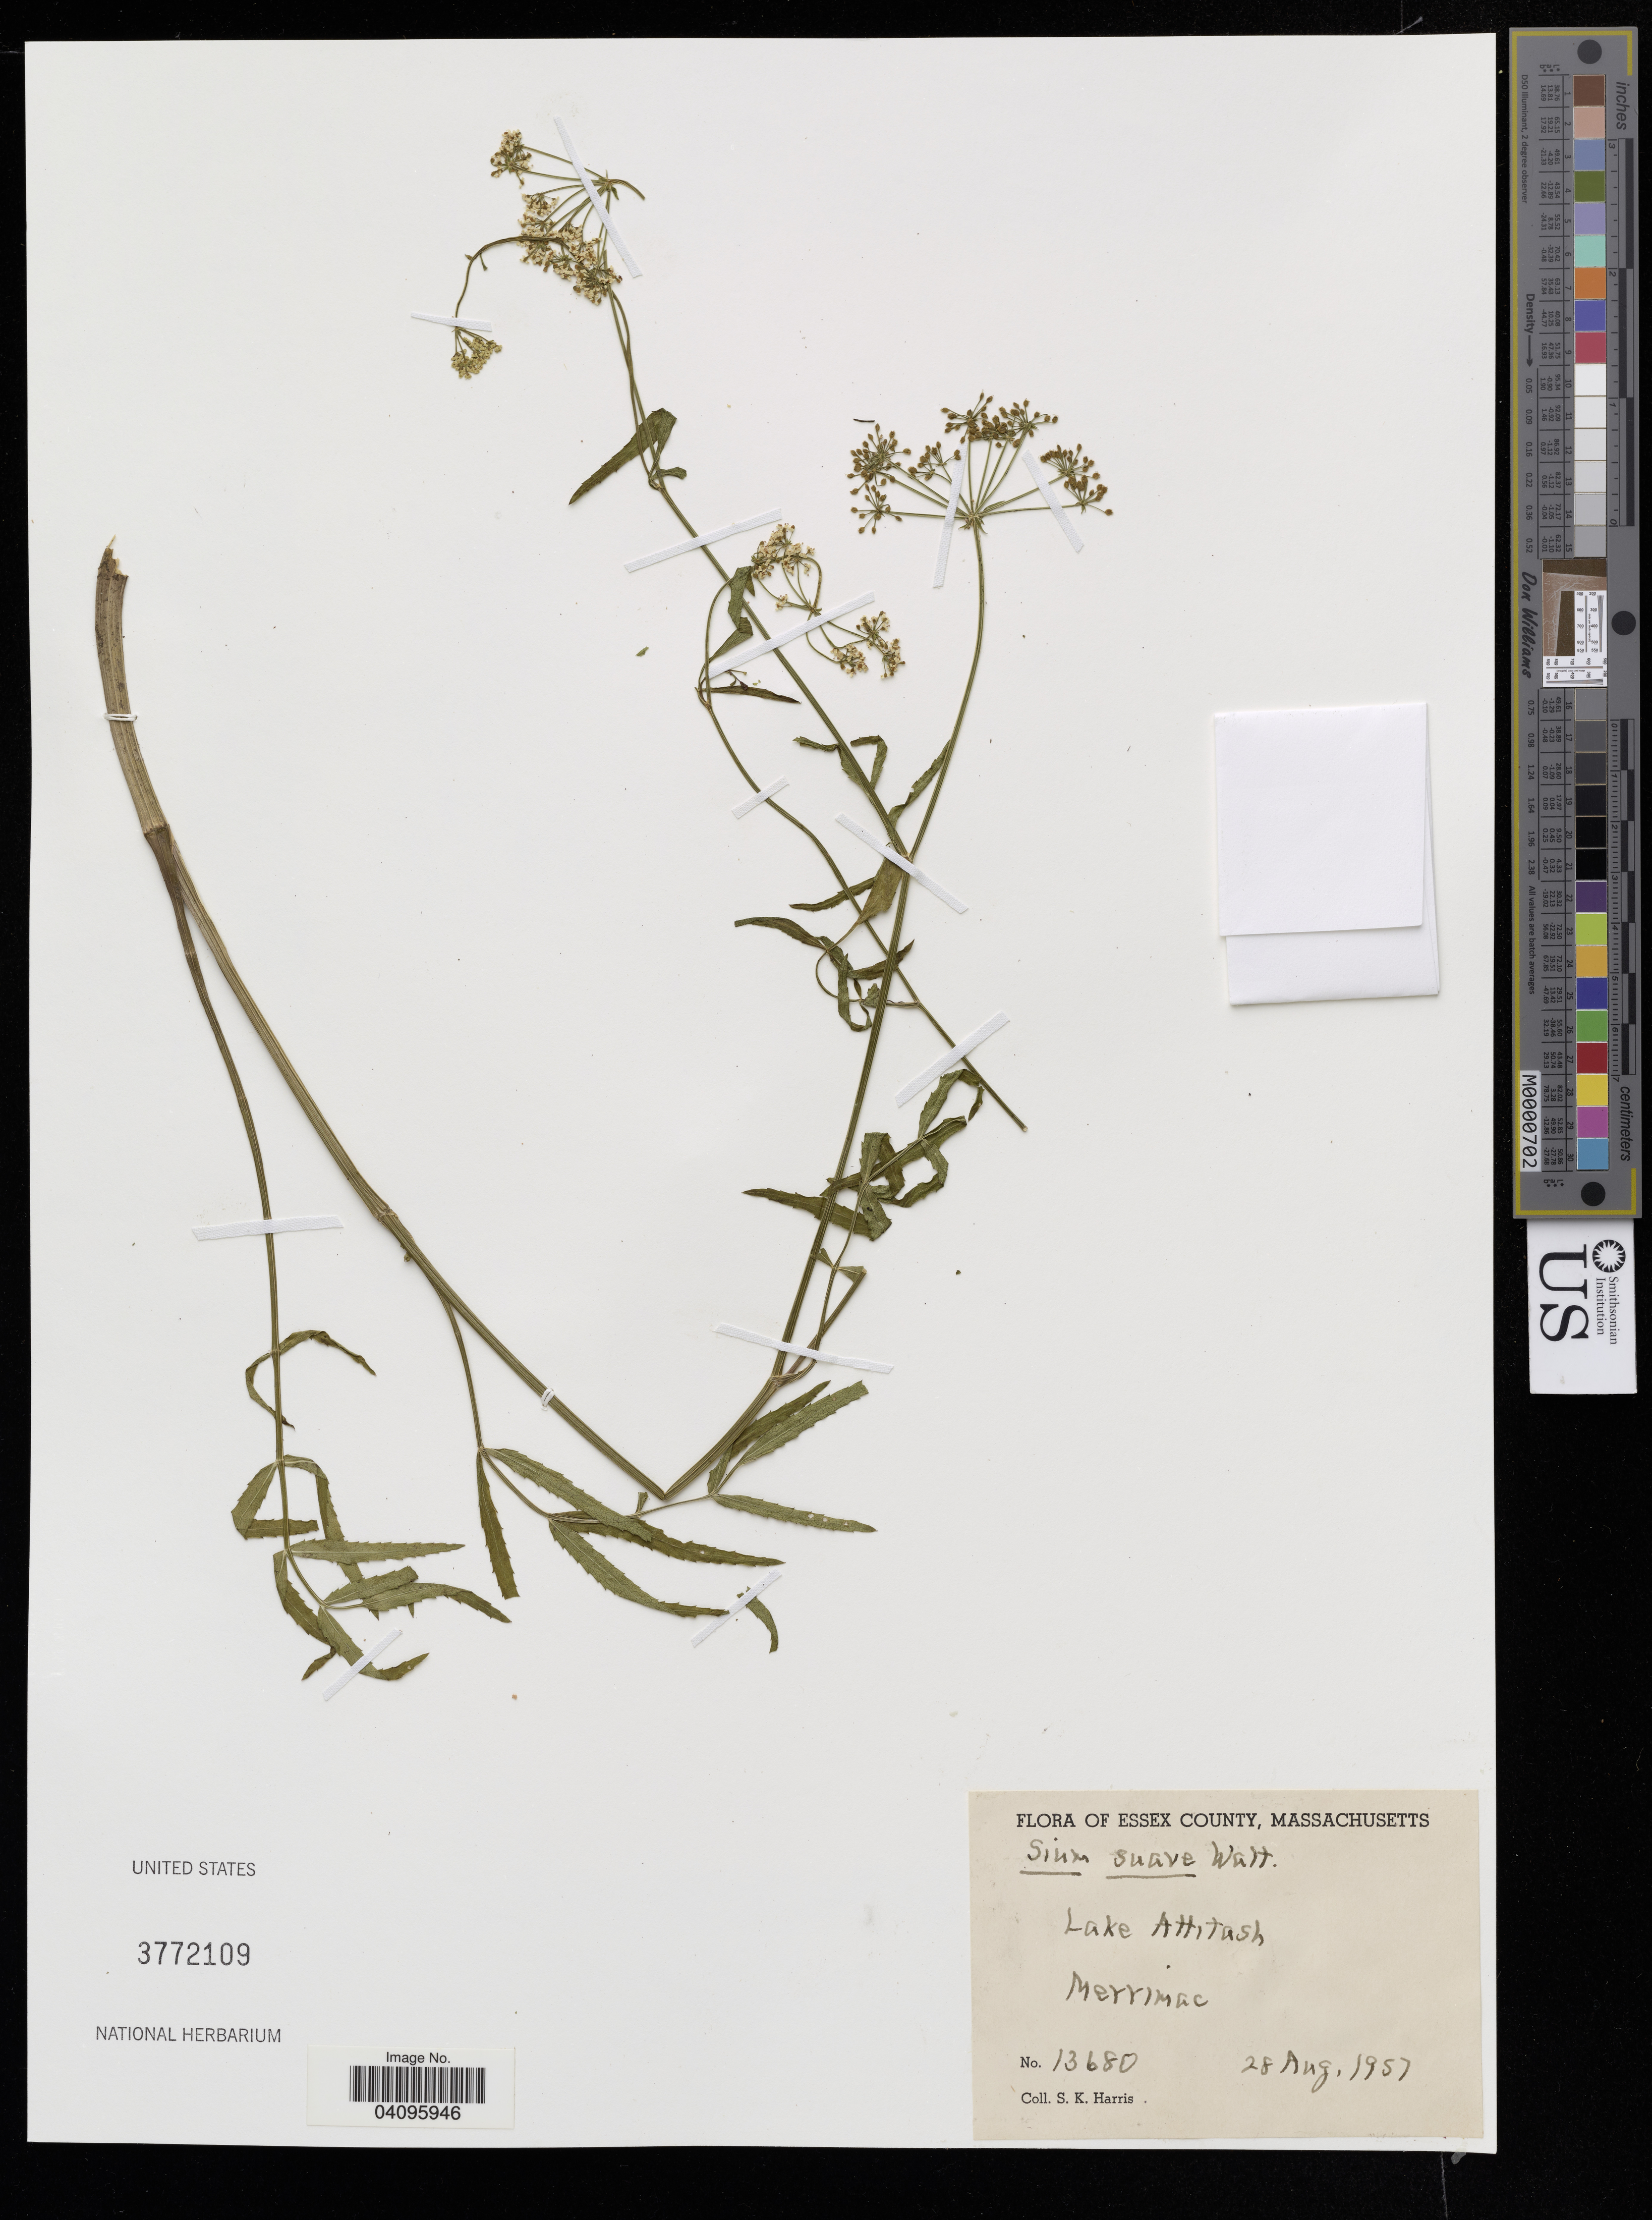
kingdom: Plantae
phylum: Tracheophyta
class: Magnoliopsida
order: Apiales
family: Apiaceae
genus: Sium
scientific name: Sium suave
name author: Walter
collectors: S. Harris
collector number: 13680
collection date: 1957-08-28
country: United States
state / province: Massachusetts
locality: Essex County. Lake Attitash. Merrimac.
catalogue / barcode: US 3772109